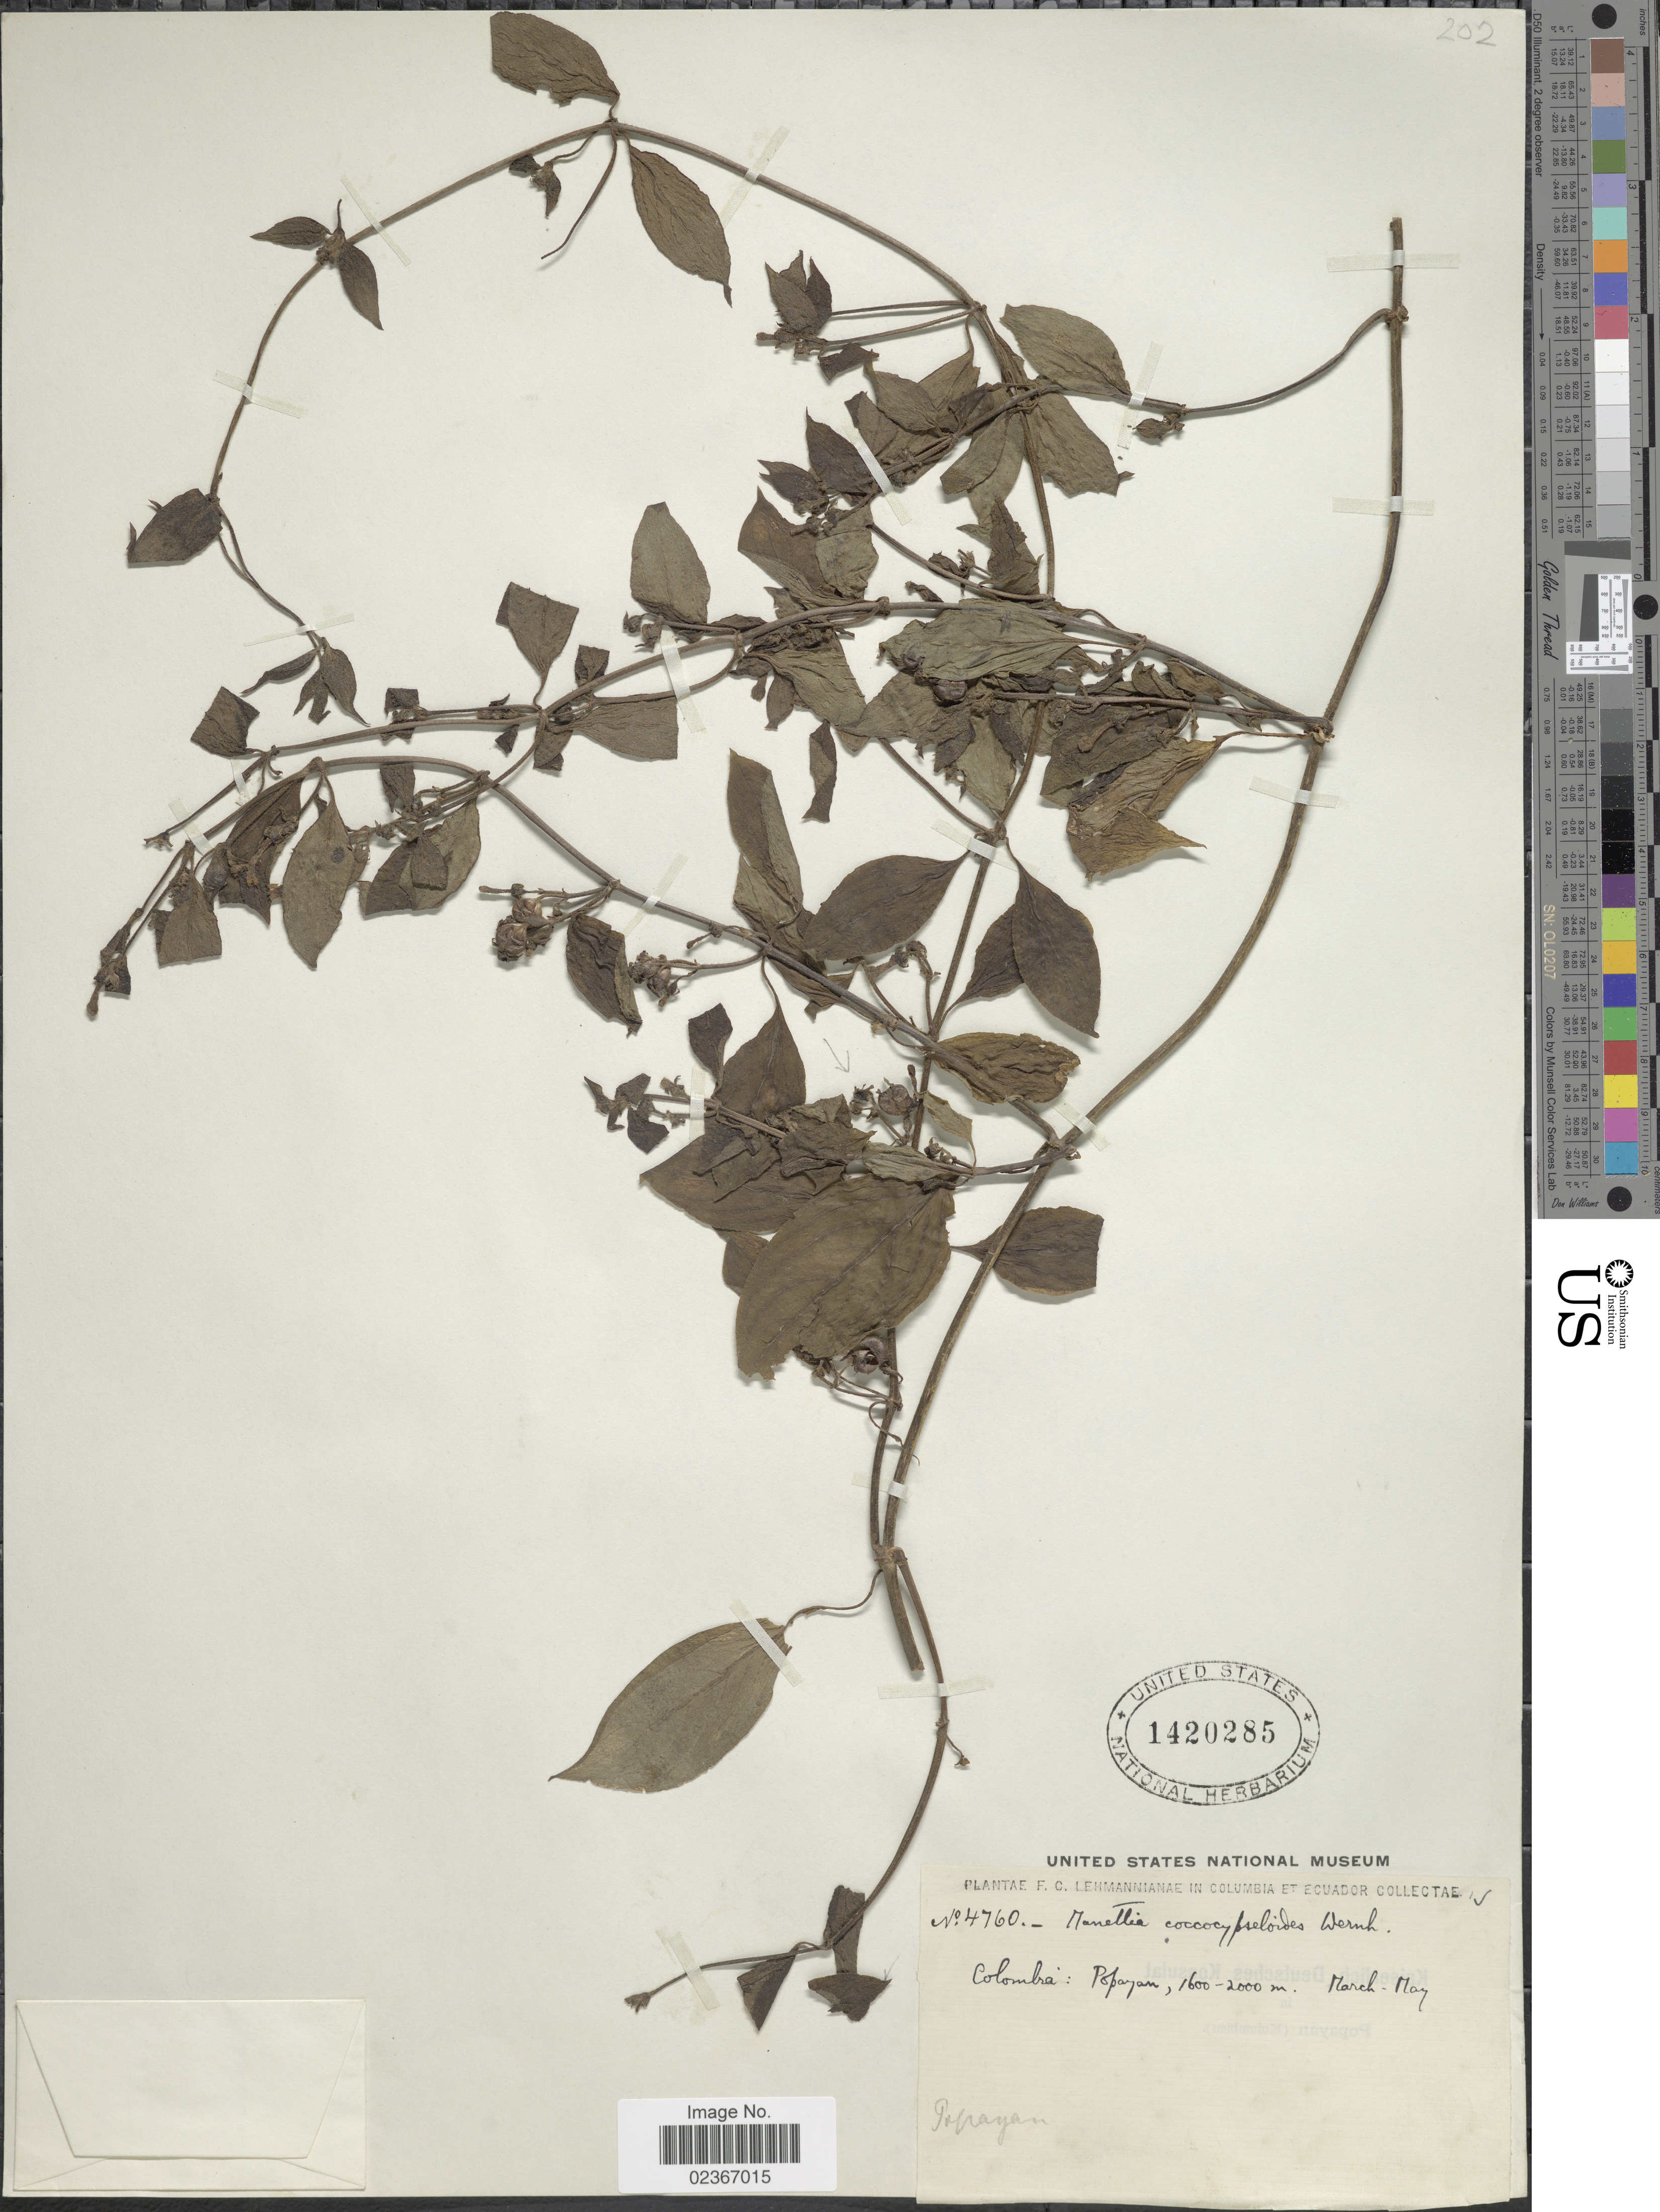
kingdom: Plantae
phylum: Tracheophyta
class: Magnoliopsida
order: Gentianales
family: Rubiaceae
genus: Manettia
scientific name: Manettia coccocypseloides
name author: Wernham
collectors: F. C. Lehmann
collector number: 4760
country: Colombia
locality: Popayan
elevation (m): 1600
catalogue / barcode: US 1420285